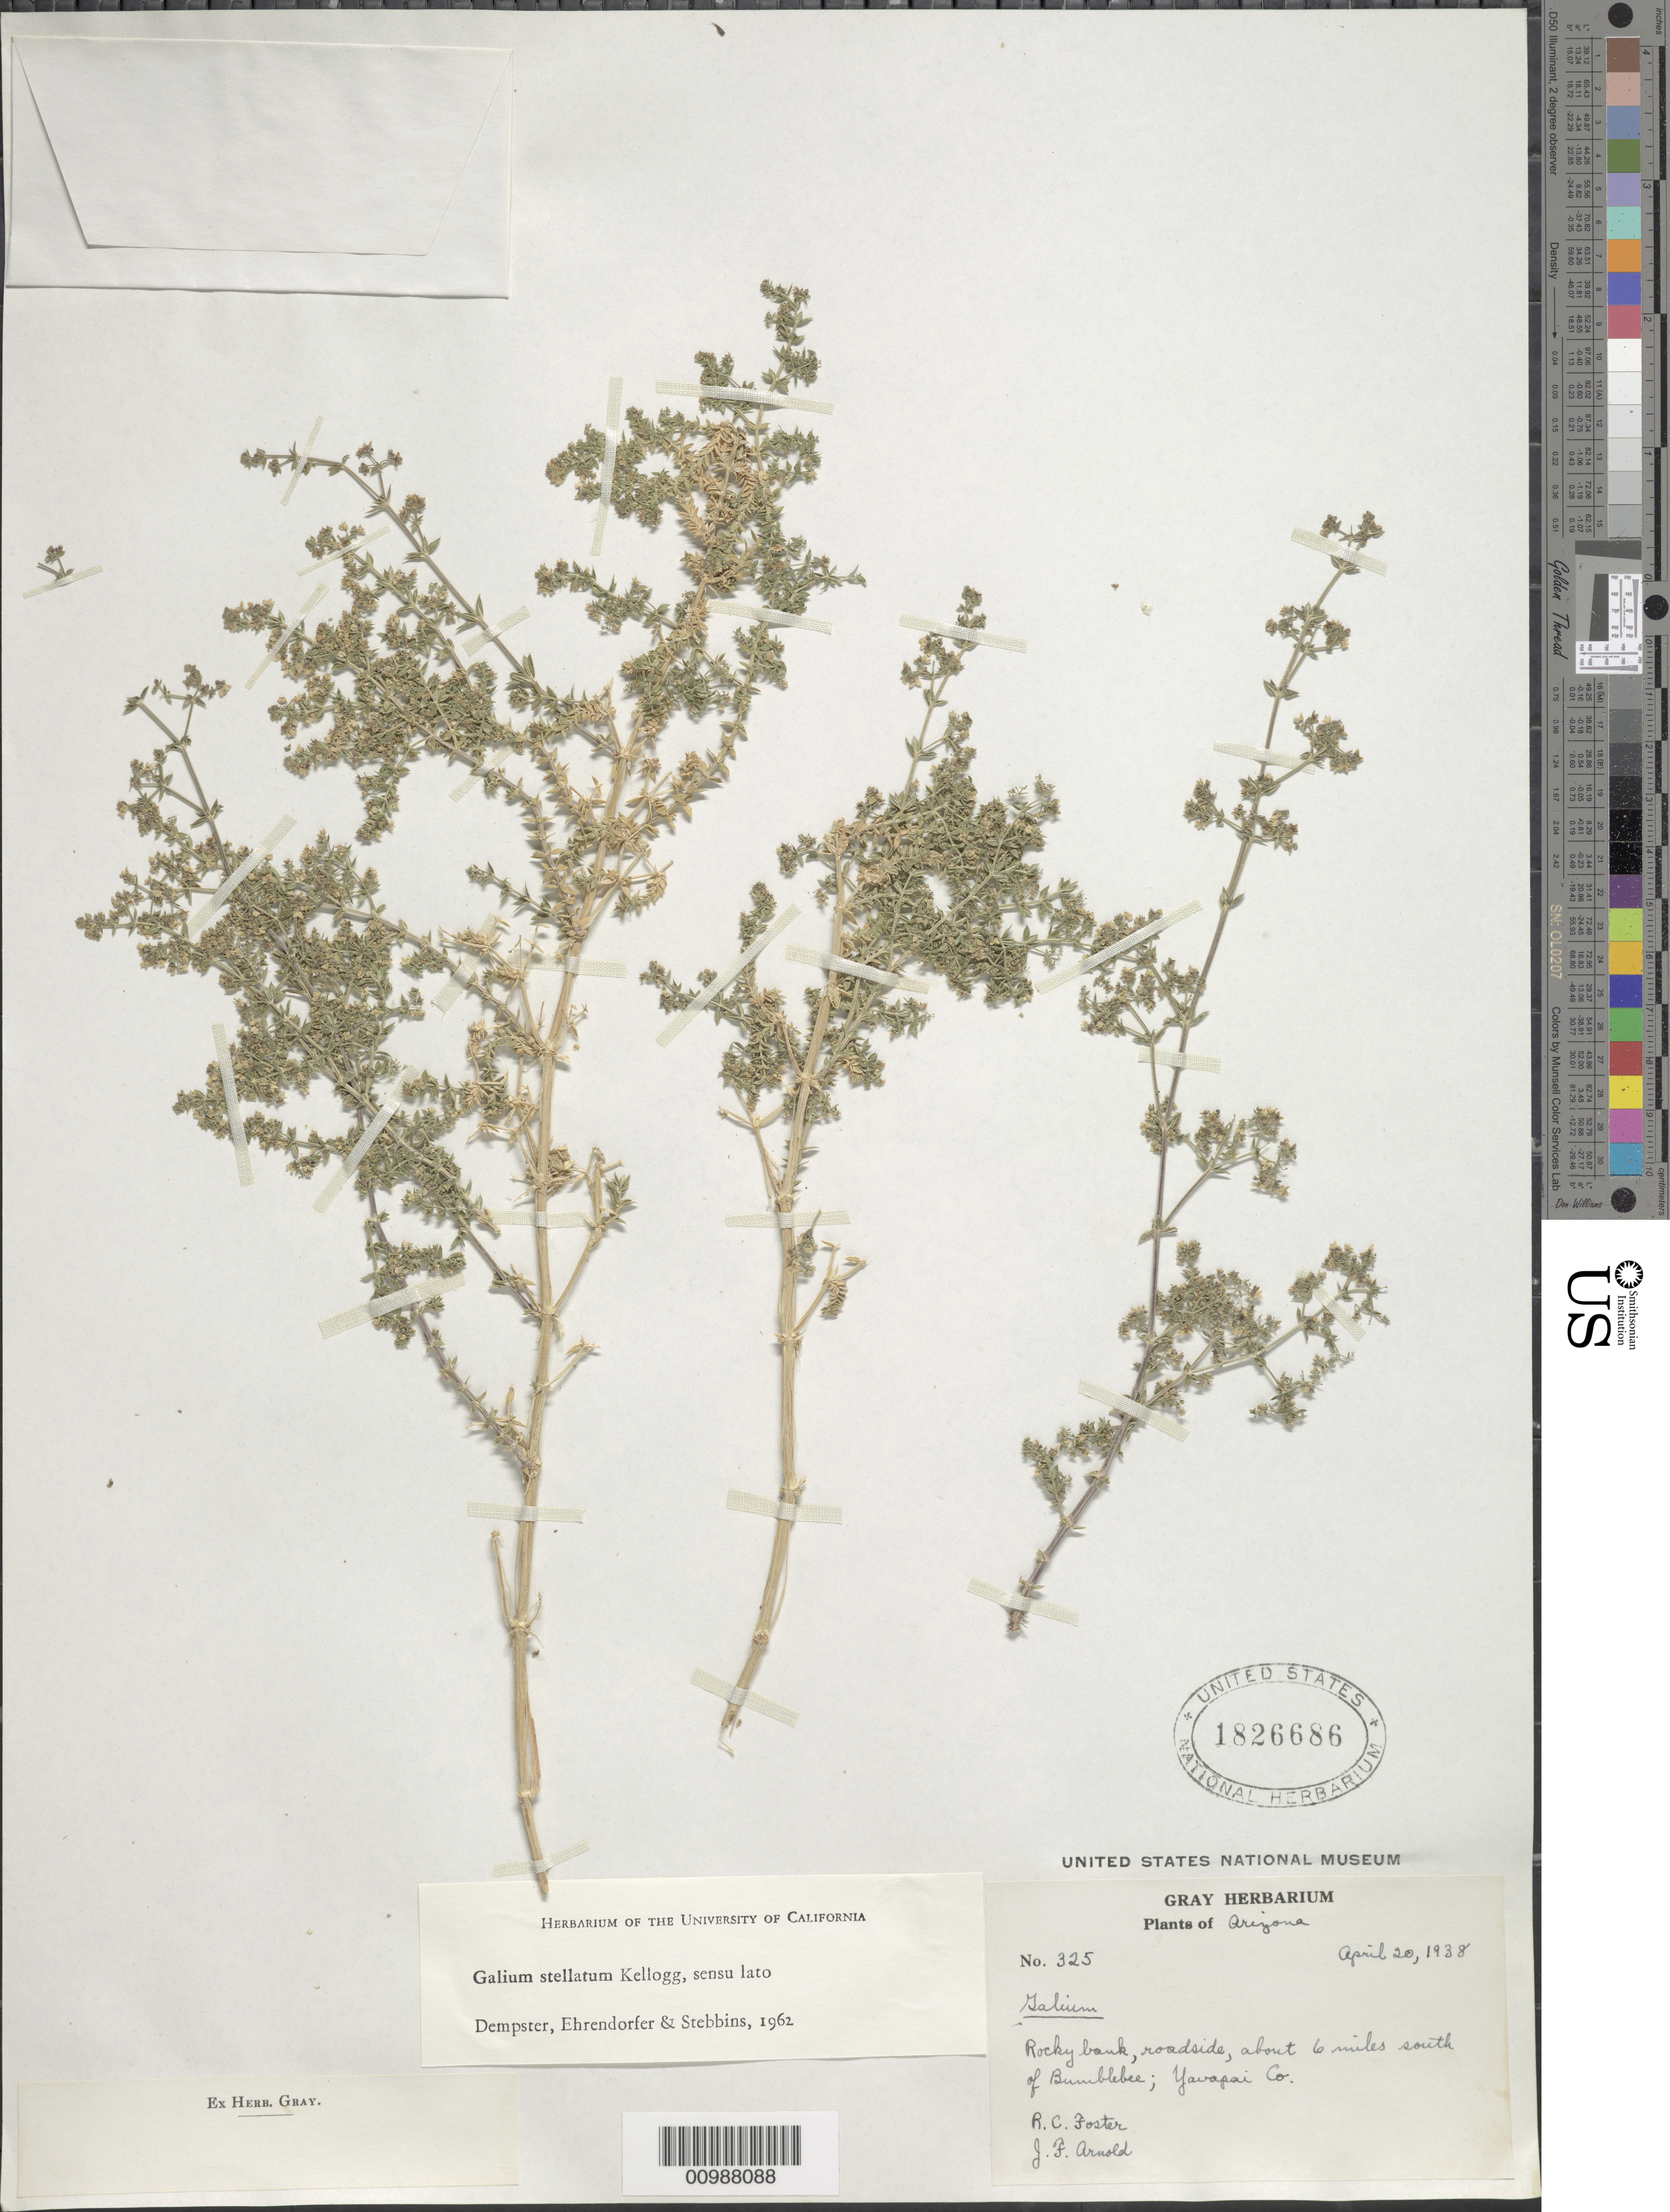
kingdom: Plantae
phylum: Tracheophyta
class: Magnoliopsida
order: Gentianales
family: Rubiaceae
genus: Galium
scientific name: Galium stellatum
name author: Kellogg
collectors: R. C. Foster & J. F. Arnold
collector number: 325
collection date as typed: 20 Apr 1938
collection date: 1938-04-20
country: United States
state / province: Arizona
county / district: Yavapai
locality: Rocky bank, roadside, about 6 miles south of Bumblebee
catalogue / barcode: US 1826686